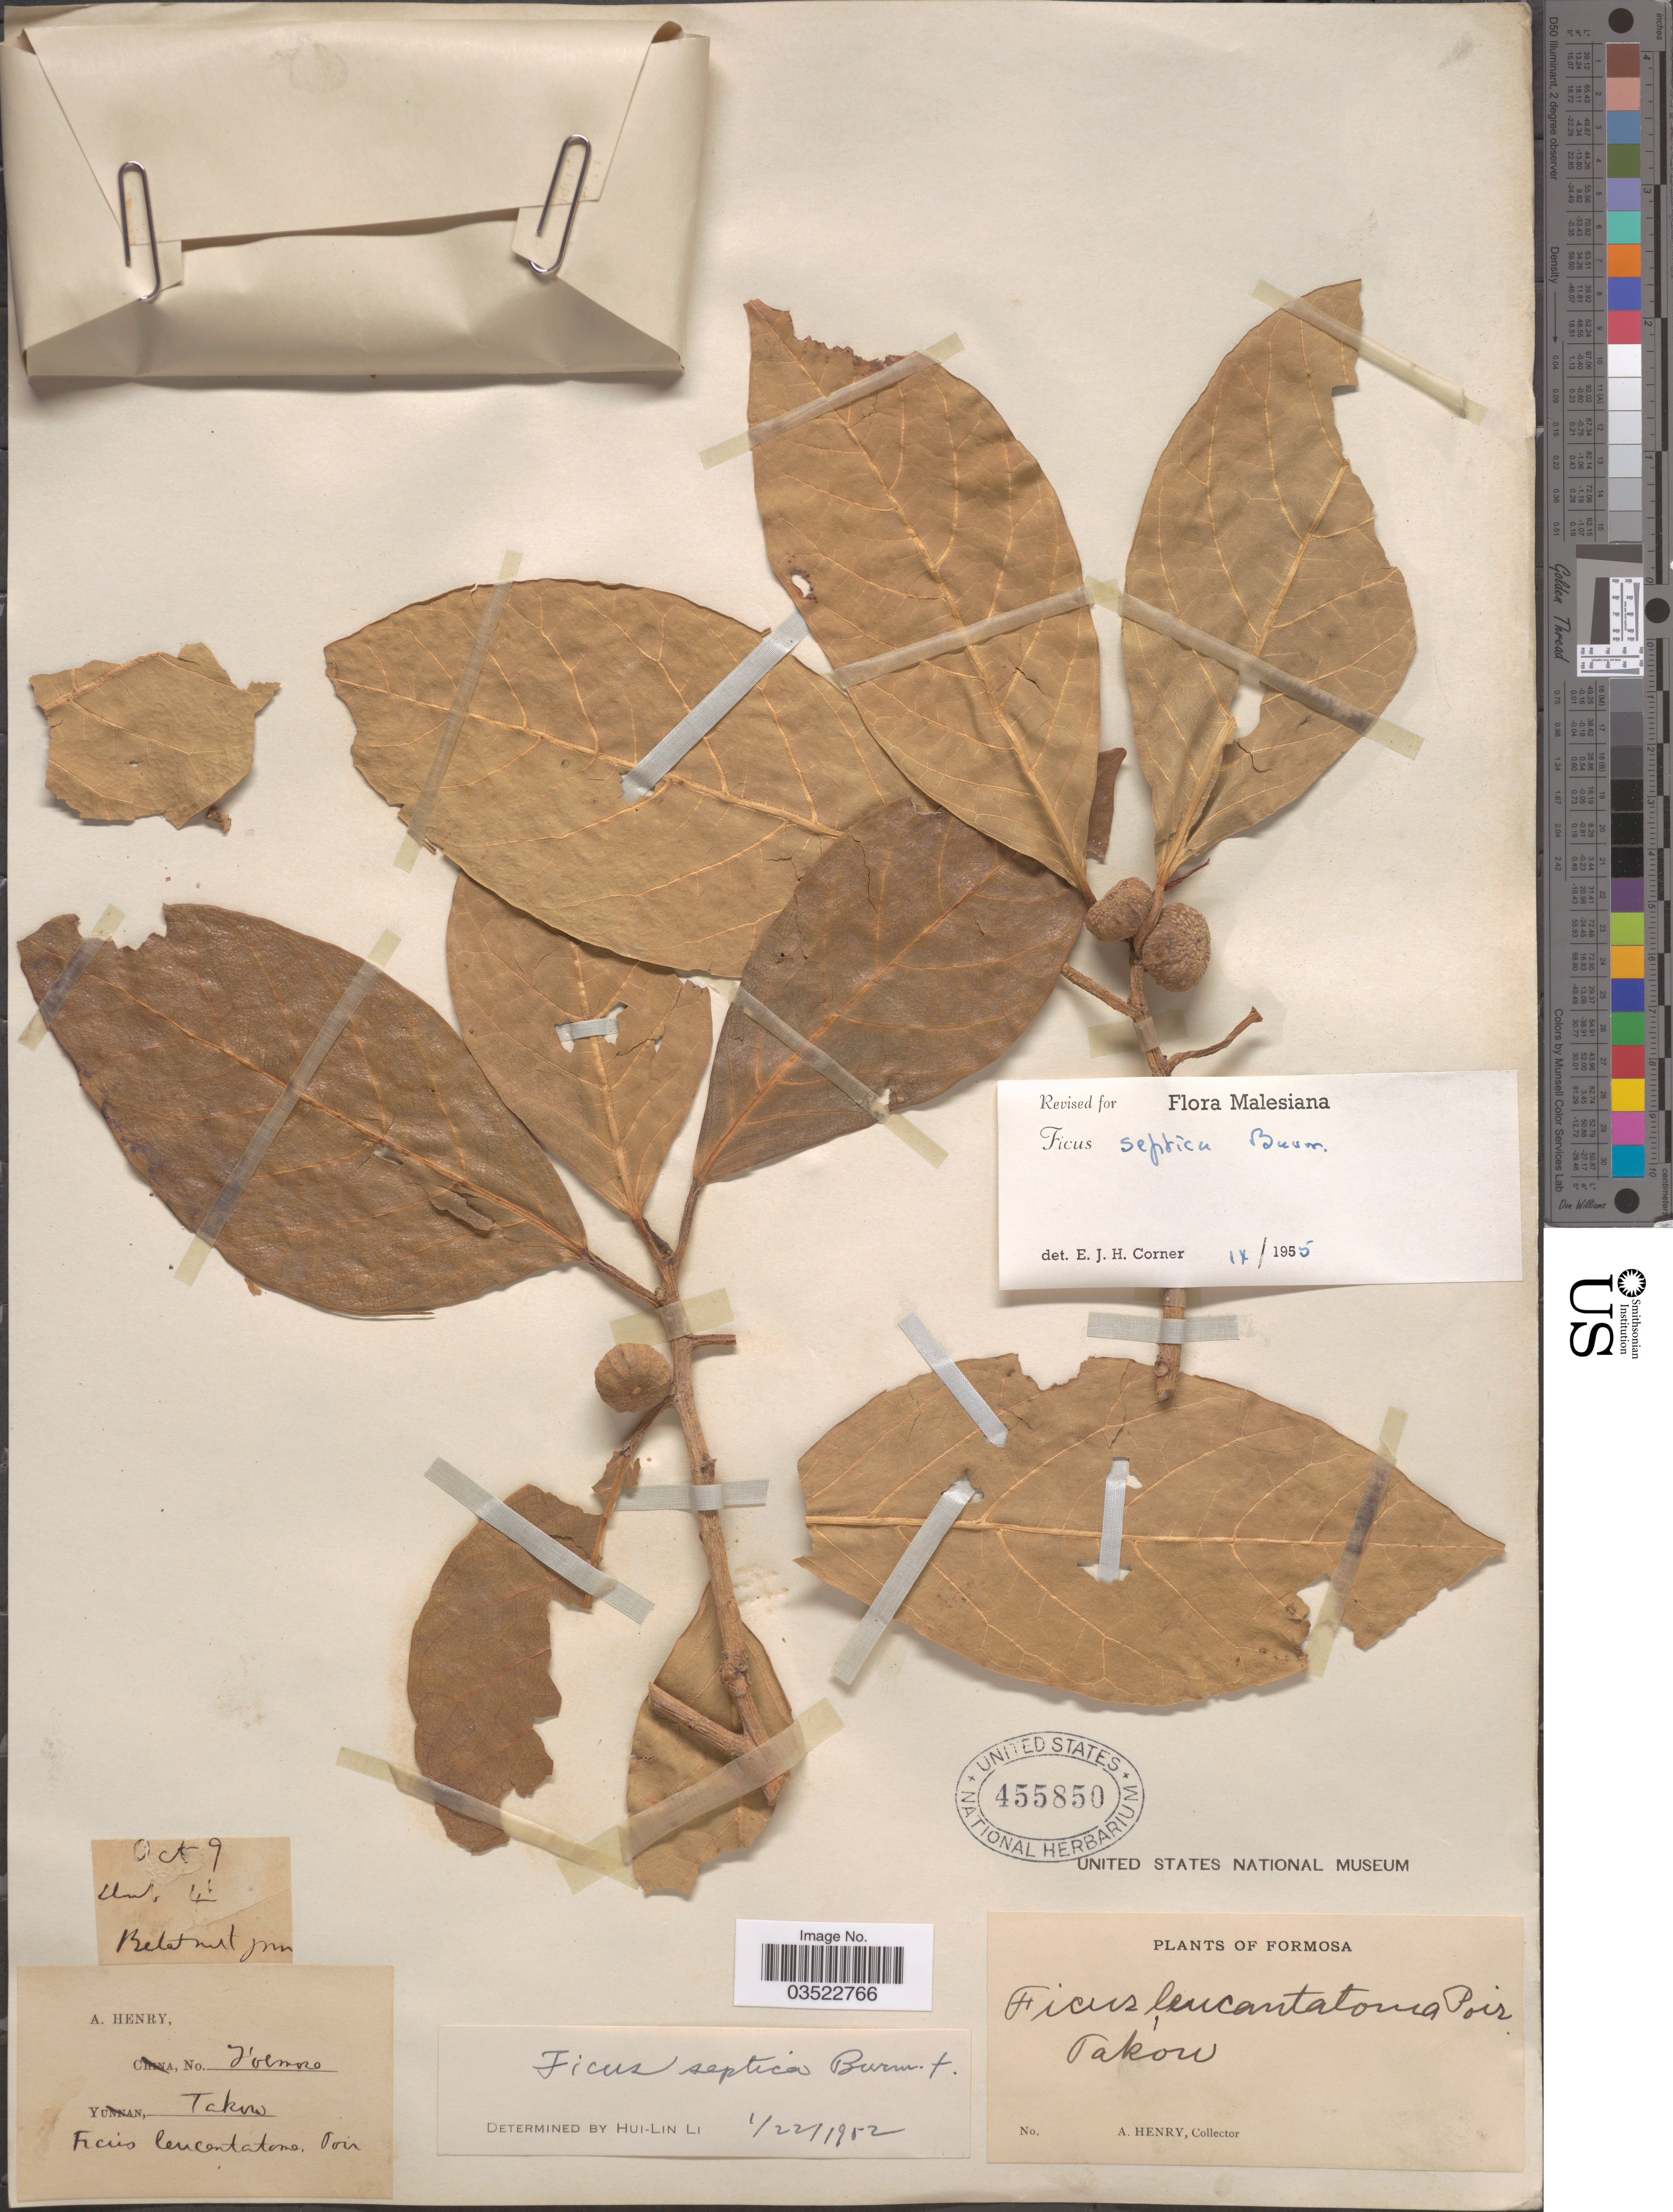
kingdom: Plantae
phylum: Tracheophyta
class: Magnoliopsida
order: Rosales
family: Moraceae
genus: Ficus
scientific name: Ficus septica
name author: Burm. f.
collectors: A. Henry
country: Taiwan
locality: Formosa. Takou.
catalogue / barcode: US 455850